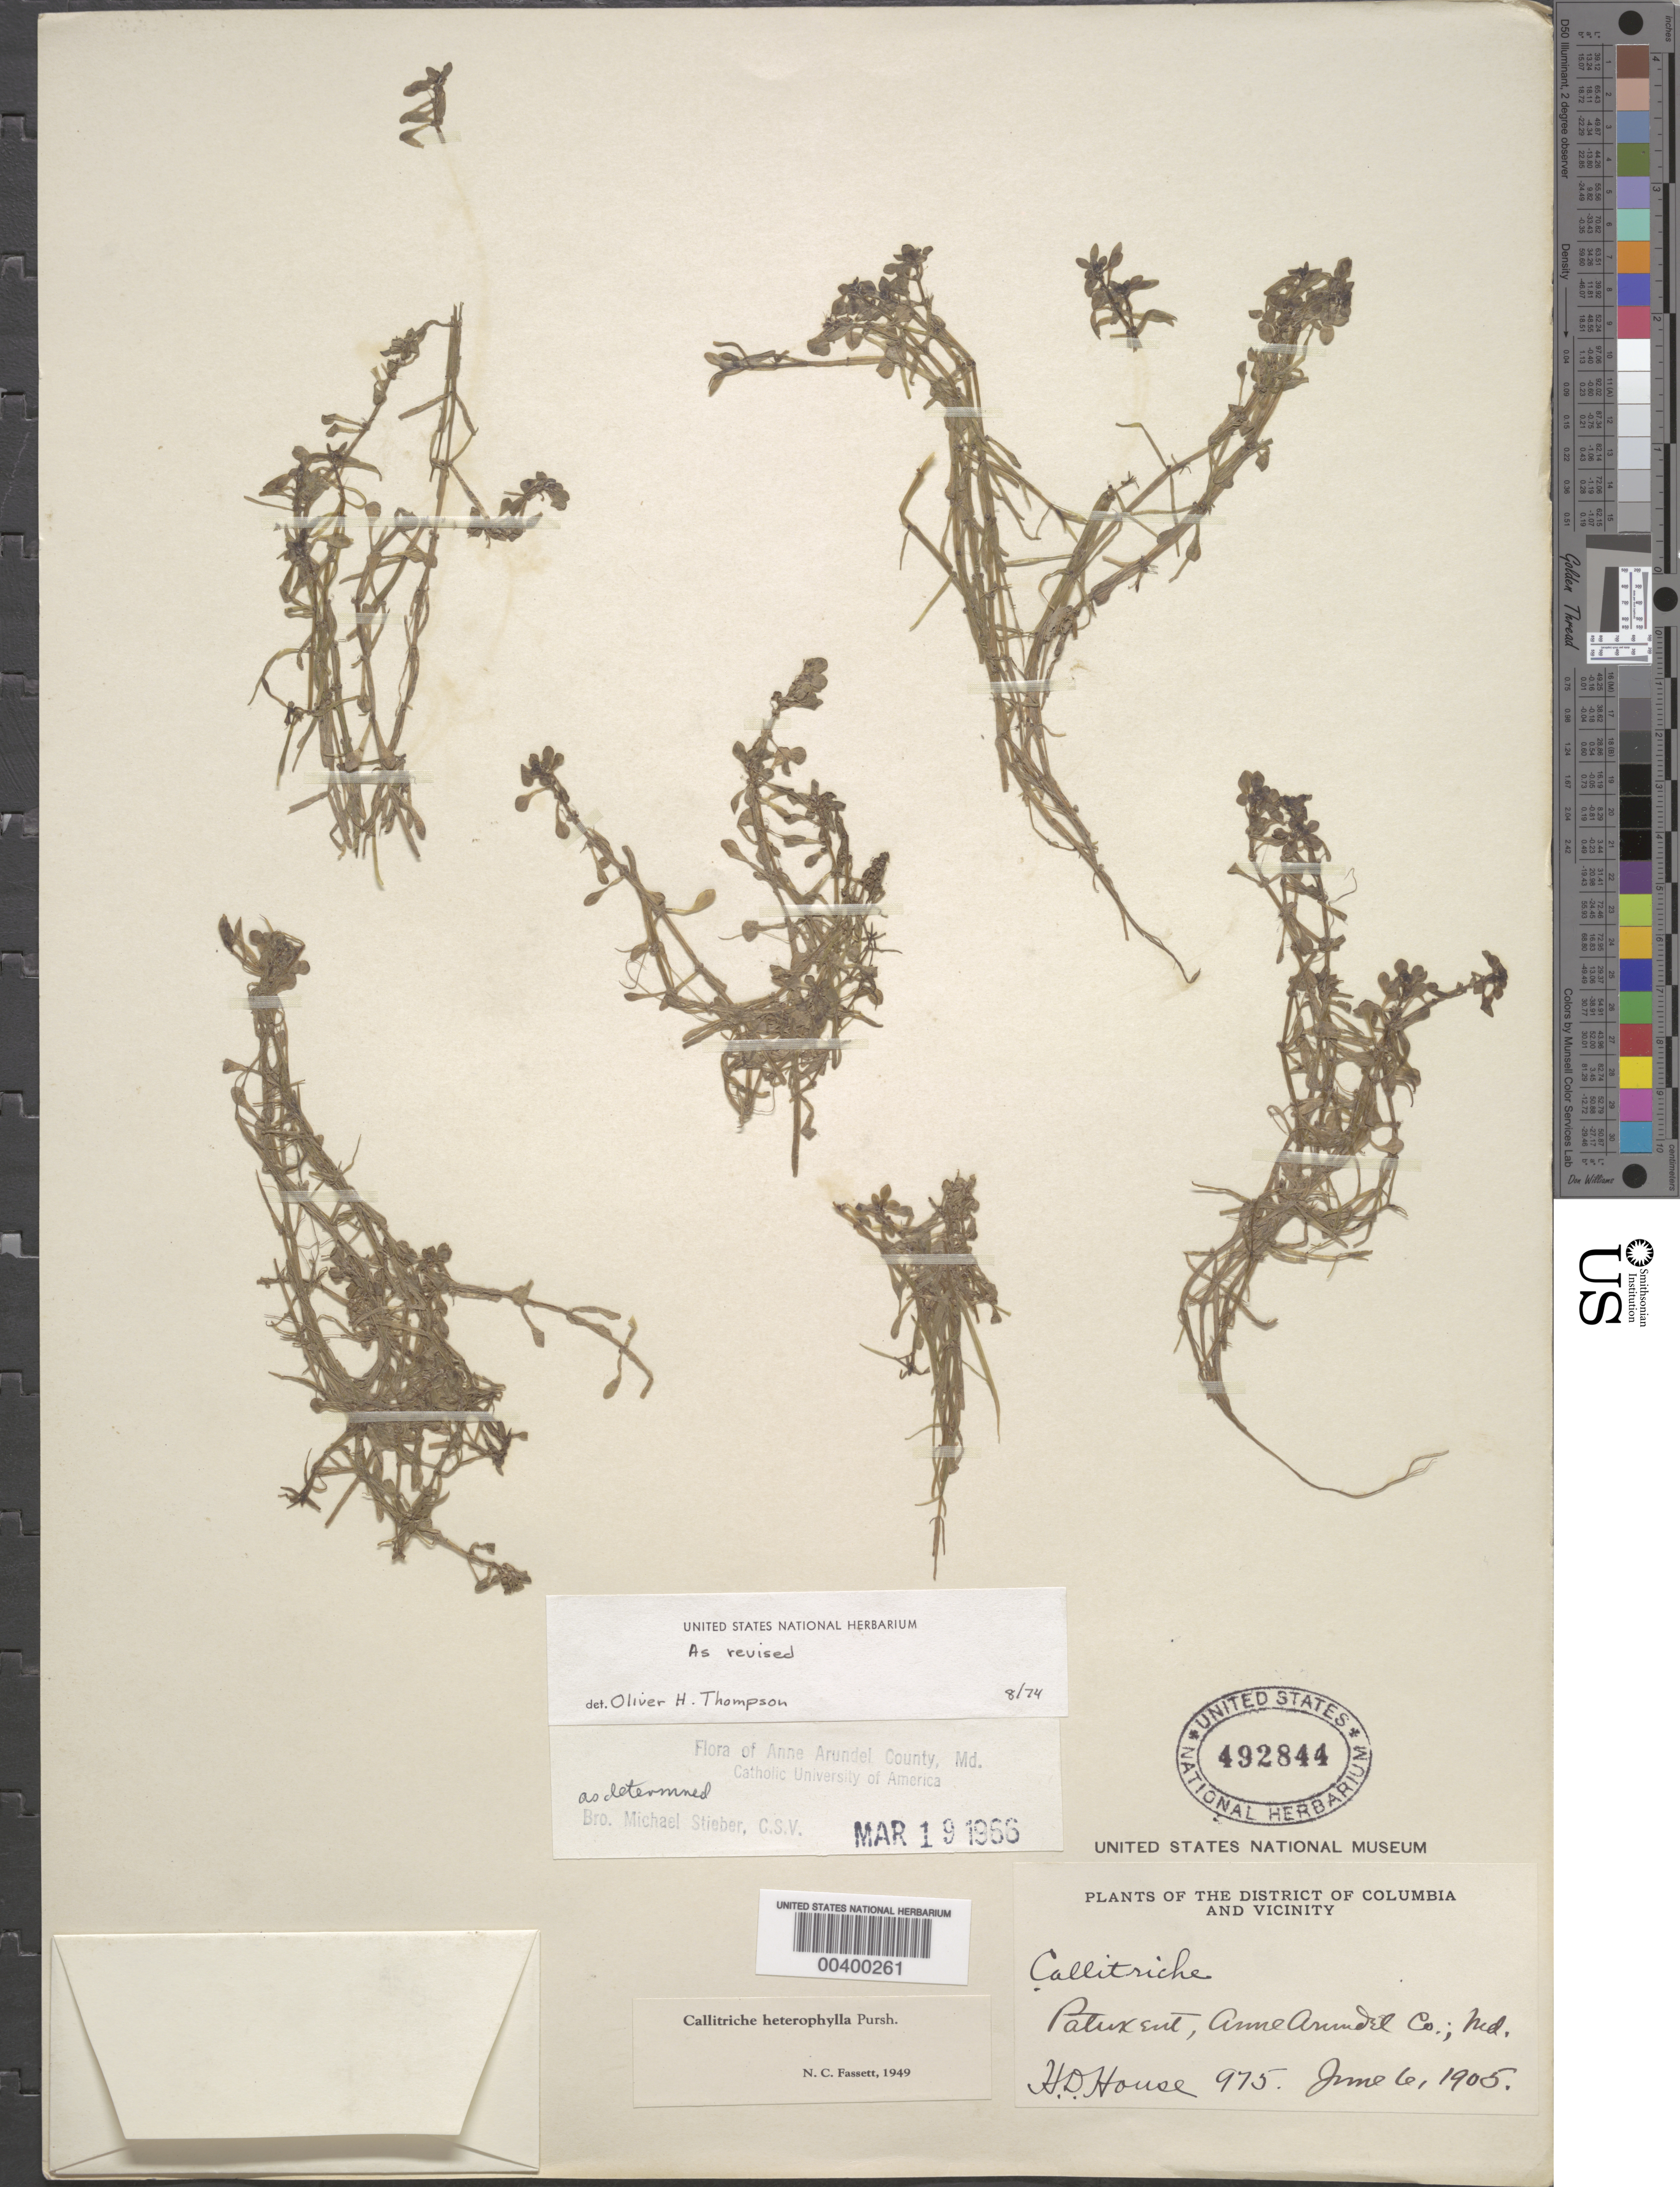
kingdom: Plantae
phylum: Tracheophyta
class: Magnoliopsida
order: Lamiales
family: Plantaginaceae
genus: Callitriche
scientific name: Callitriche heterophylla Pursh emend. Darby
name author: Pursh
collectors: H. D. House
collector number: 975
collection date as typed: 06 Jun 1905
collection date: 1905-06-06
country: United States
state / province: Maryland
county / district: Anne Arundel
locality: Patuxent River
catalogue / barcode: US 492844